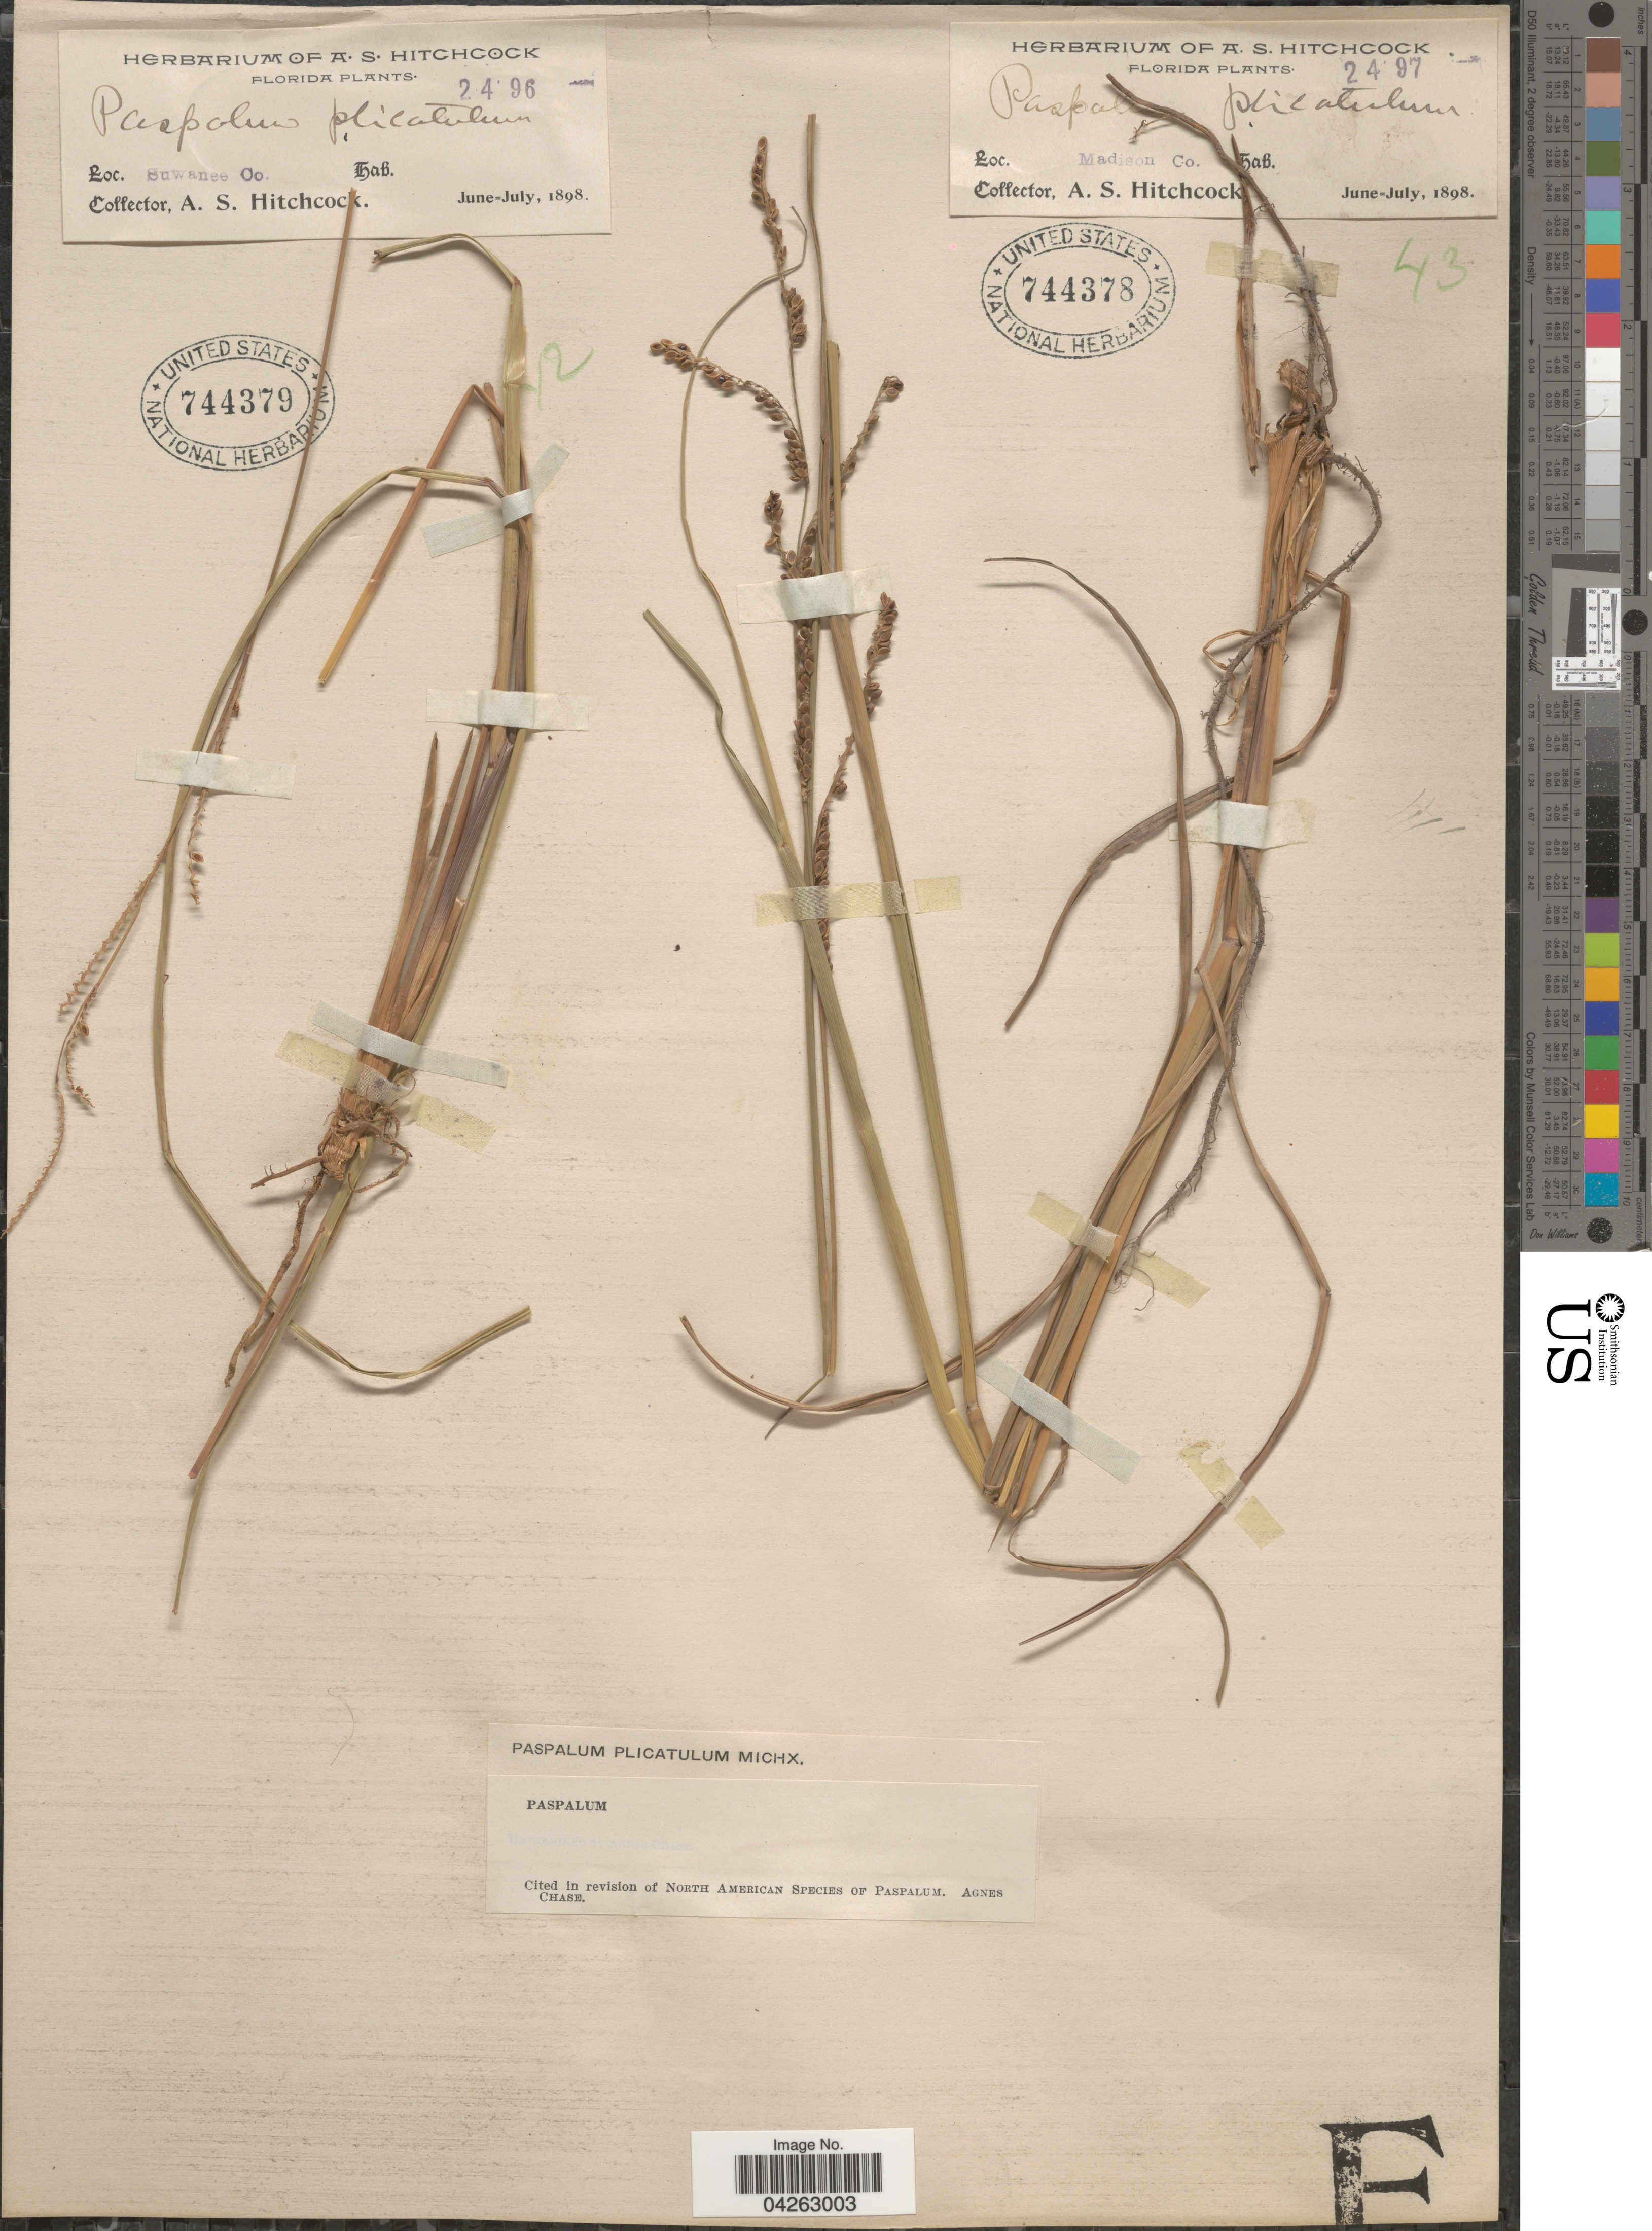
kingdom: Plantae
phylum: Tracheophyta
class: Liliopsida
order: Poales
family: Poaceae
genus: Paspalum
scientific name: Paspalum plicatulum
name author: Michx.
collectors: A. S. Hitchcock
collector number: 2497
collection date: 1898-06/1898-07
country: United States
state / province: Florida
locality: Madison Co.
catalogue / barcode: US 744378-2